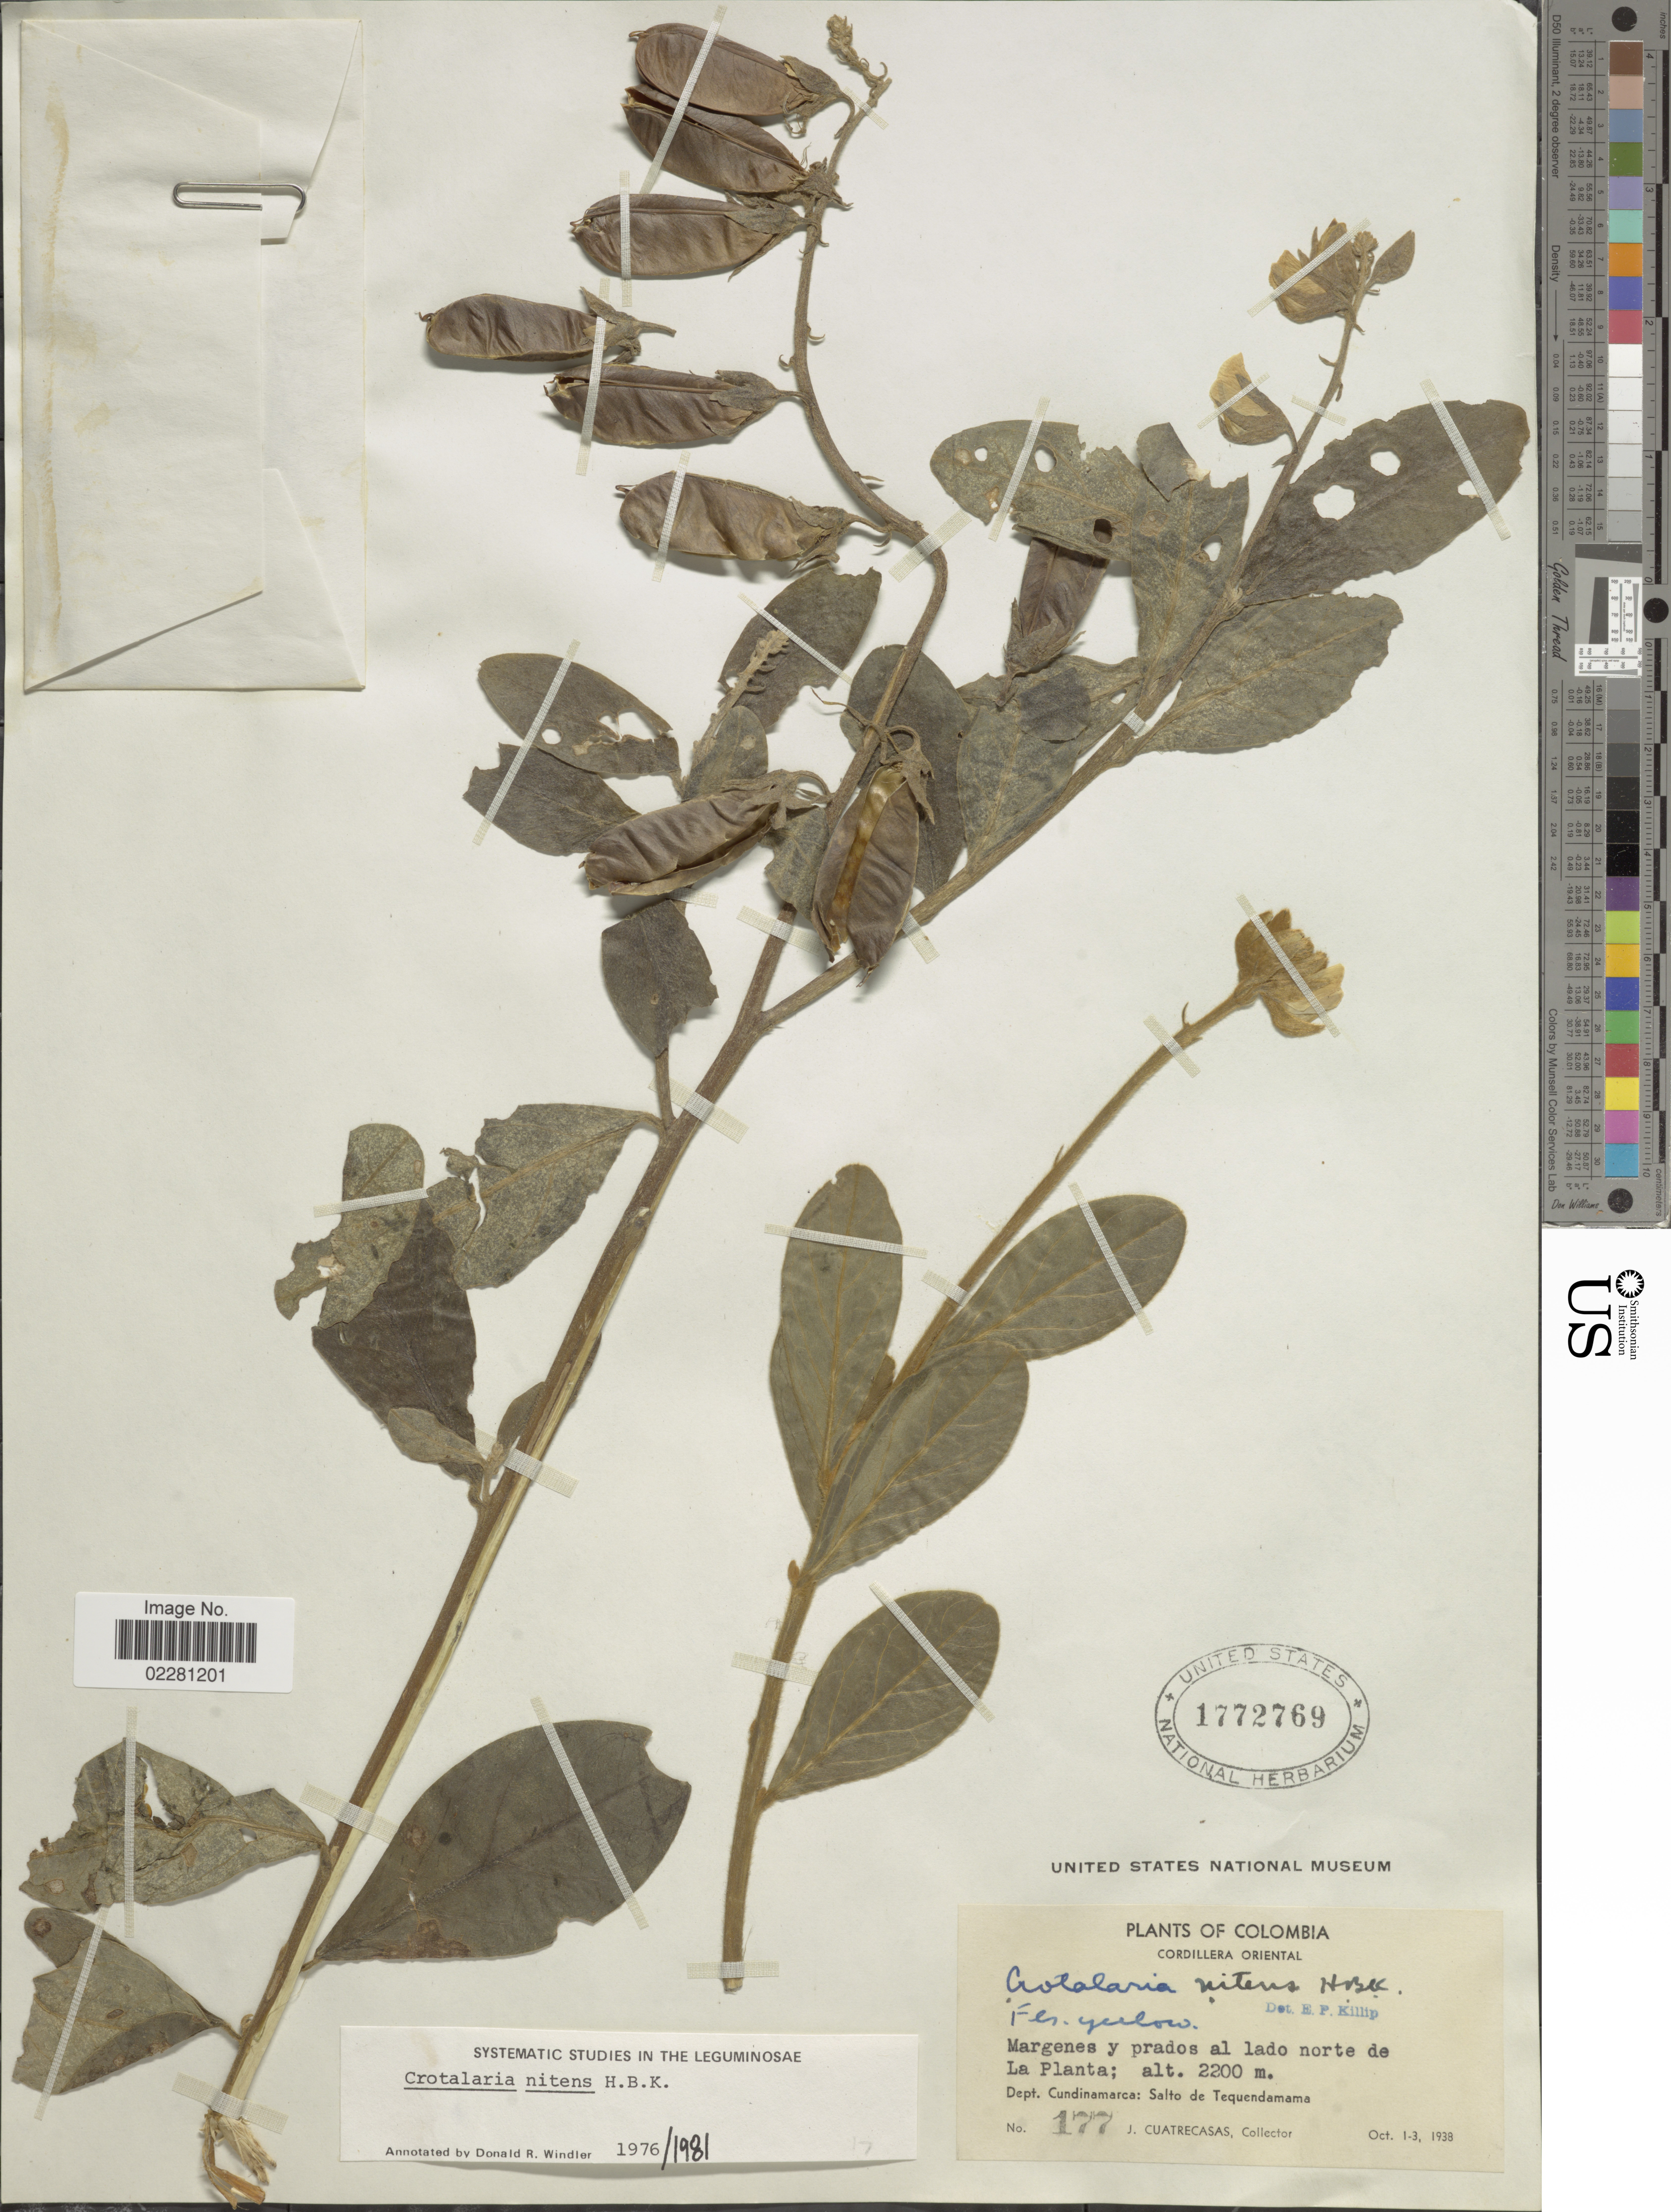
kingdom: Plantae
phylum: Tracheophyta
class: Magnoliopsida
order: Fabales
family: Fabaceae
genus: Crotalaria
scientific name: Crotalaria nitens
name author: Kunth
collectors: J. Cuatrecasas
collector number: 177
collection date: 1938-10-01/1938-10-03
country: Colombia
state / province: Cundinamarca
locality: Cordillera Oriental, norte de La Planta, Salto de Tequendamama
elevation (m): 2200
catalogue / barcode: US 1772769